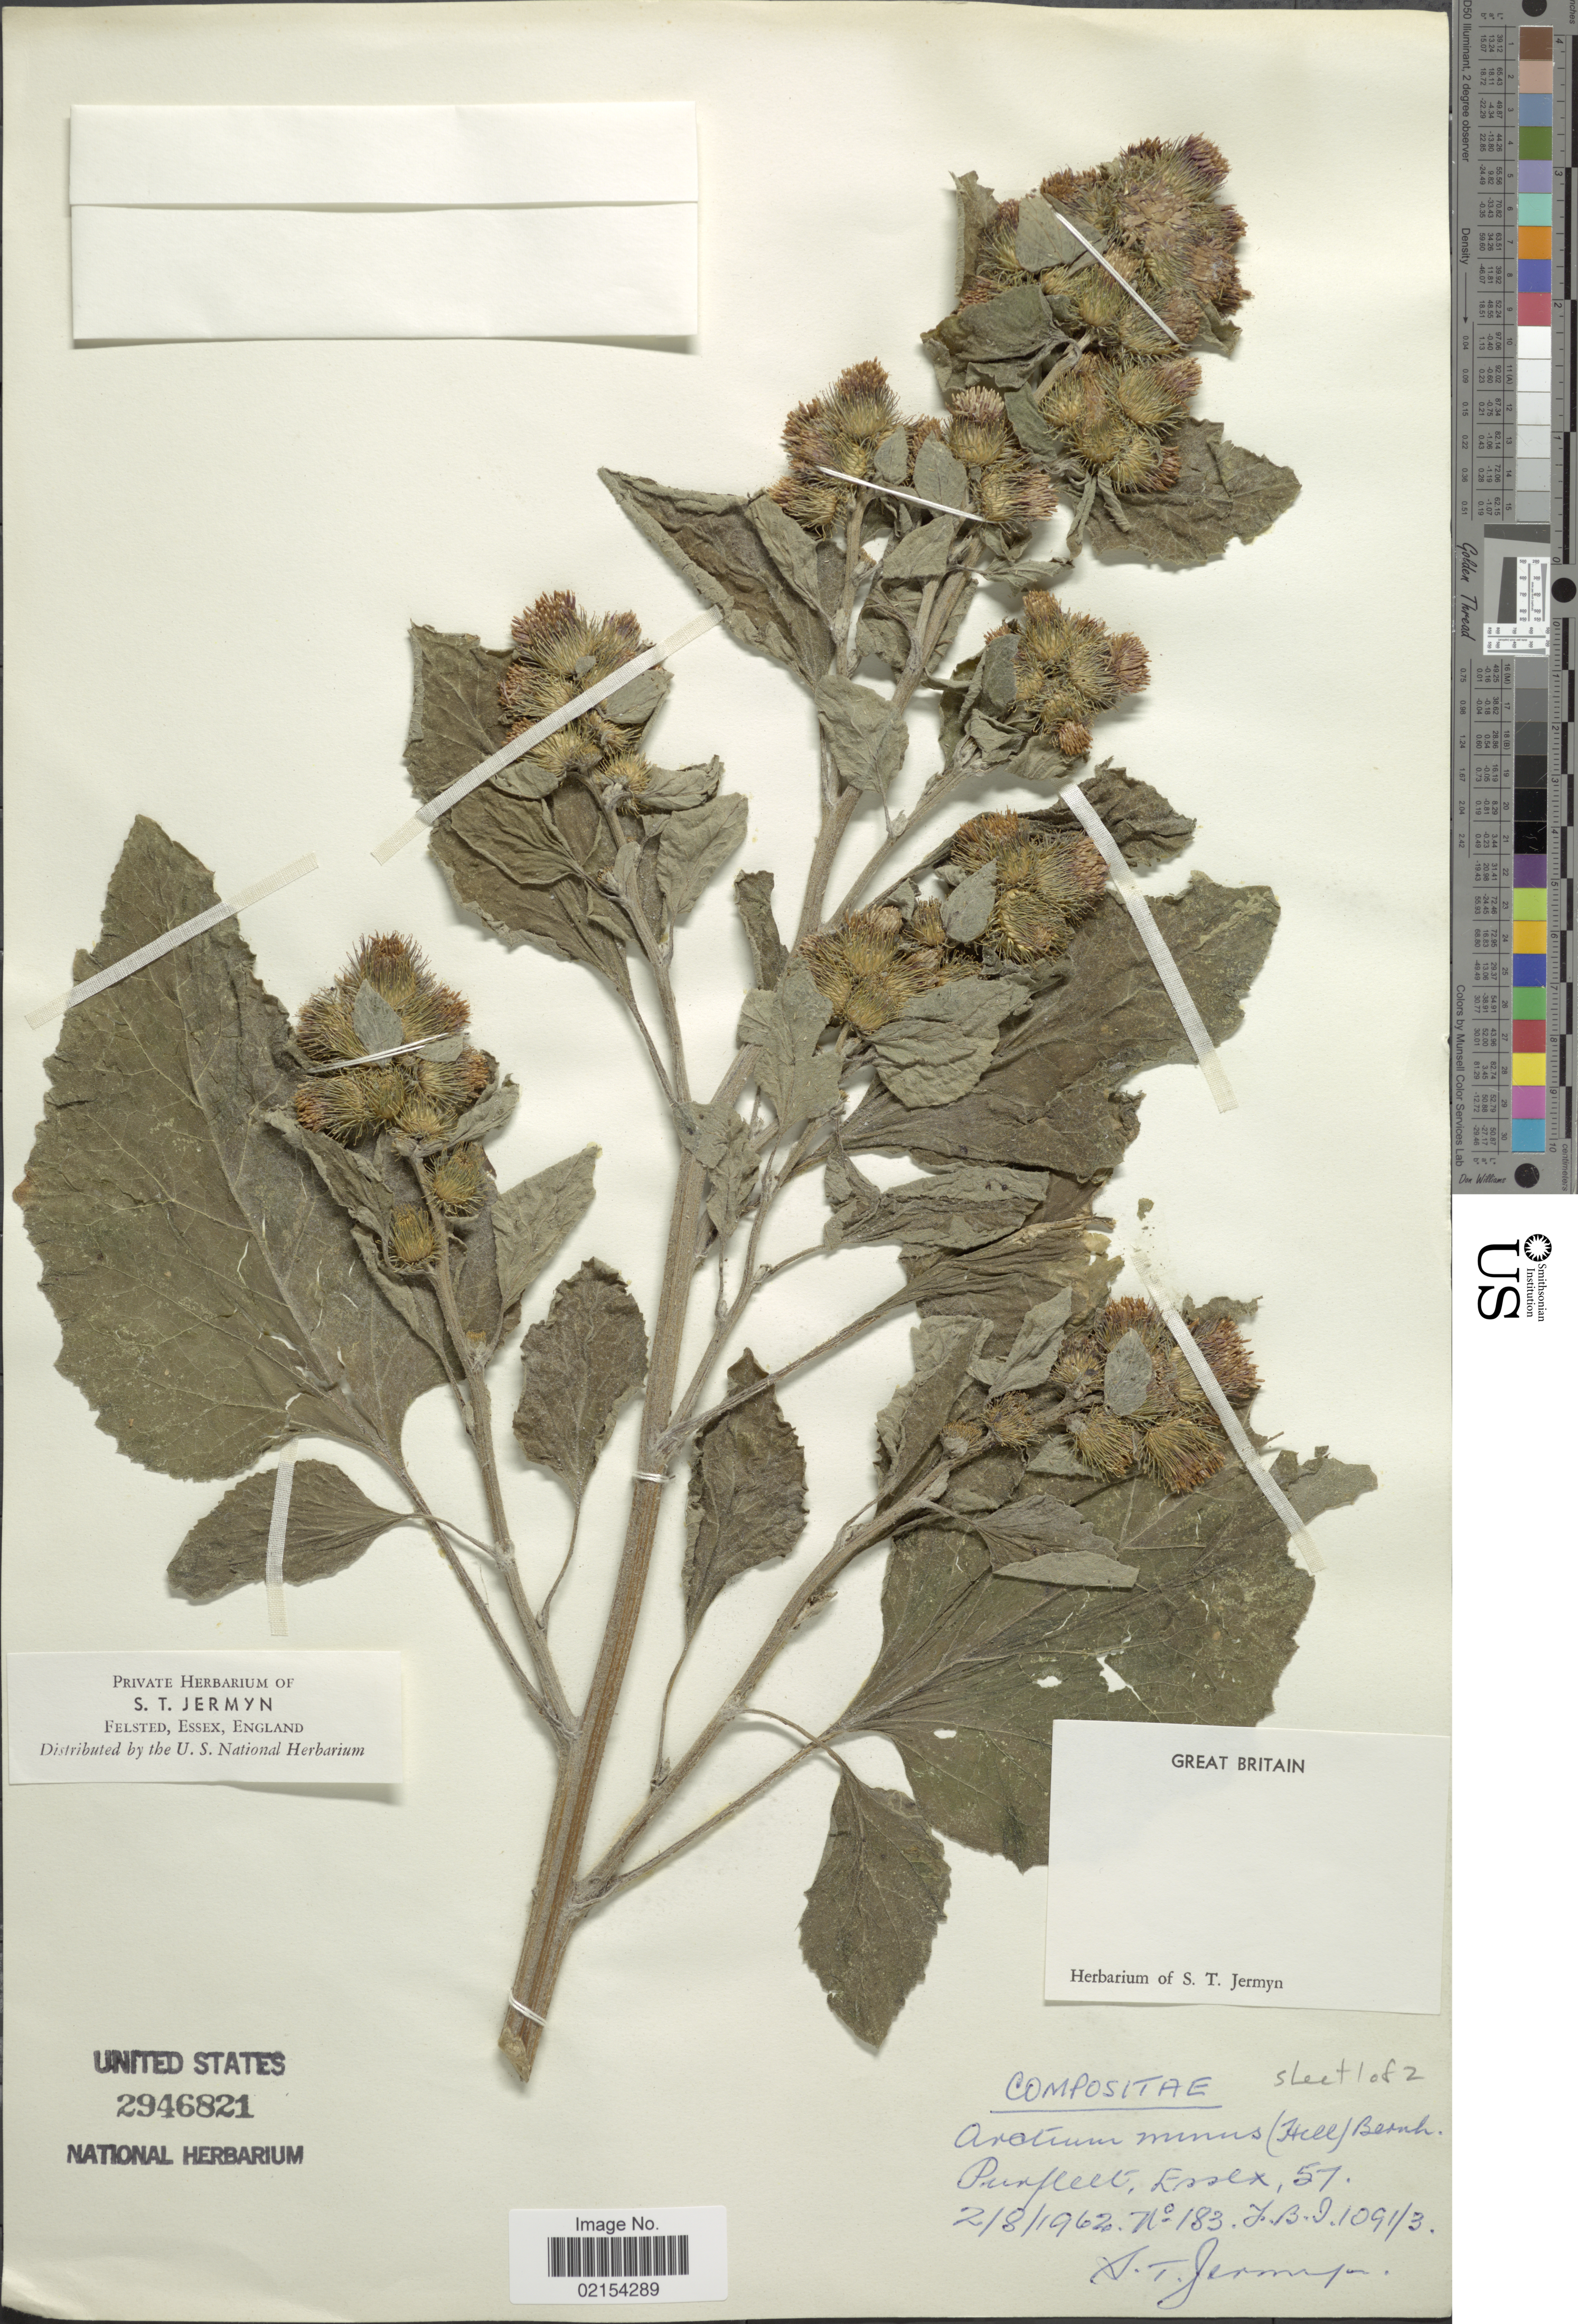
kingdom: Plantae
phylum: Tracheophyta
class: Magnoliopsida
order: Asterales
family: Asteraceae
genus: Arctium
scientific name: Arctium minus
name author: (Hill) Bernh.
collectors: S. Jermyn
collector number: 183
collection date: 1962-08-02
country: United Kingdom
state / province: England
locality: Great Britain. Punfleet, Essex 57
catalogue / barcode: US 2946821